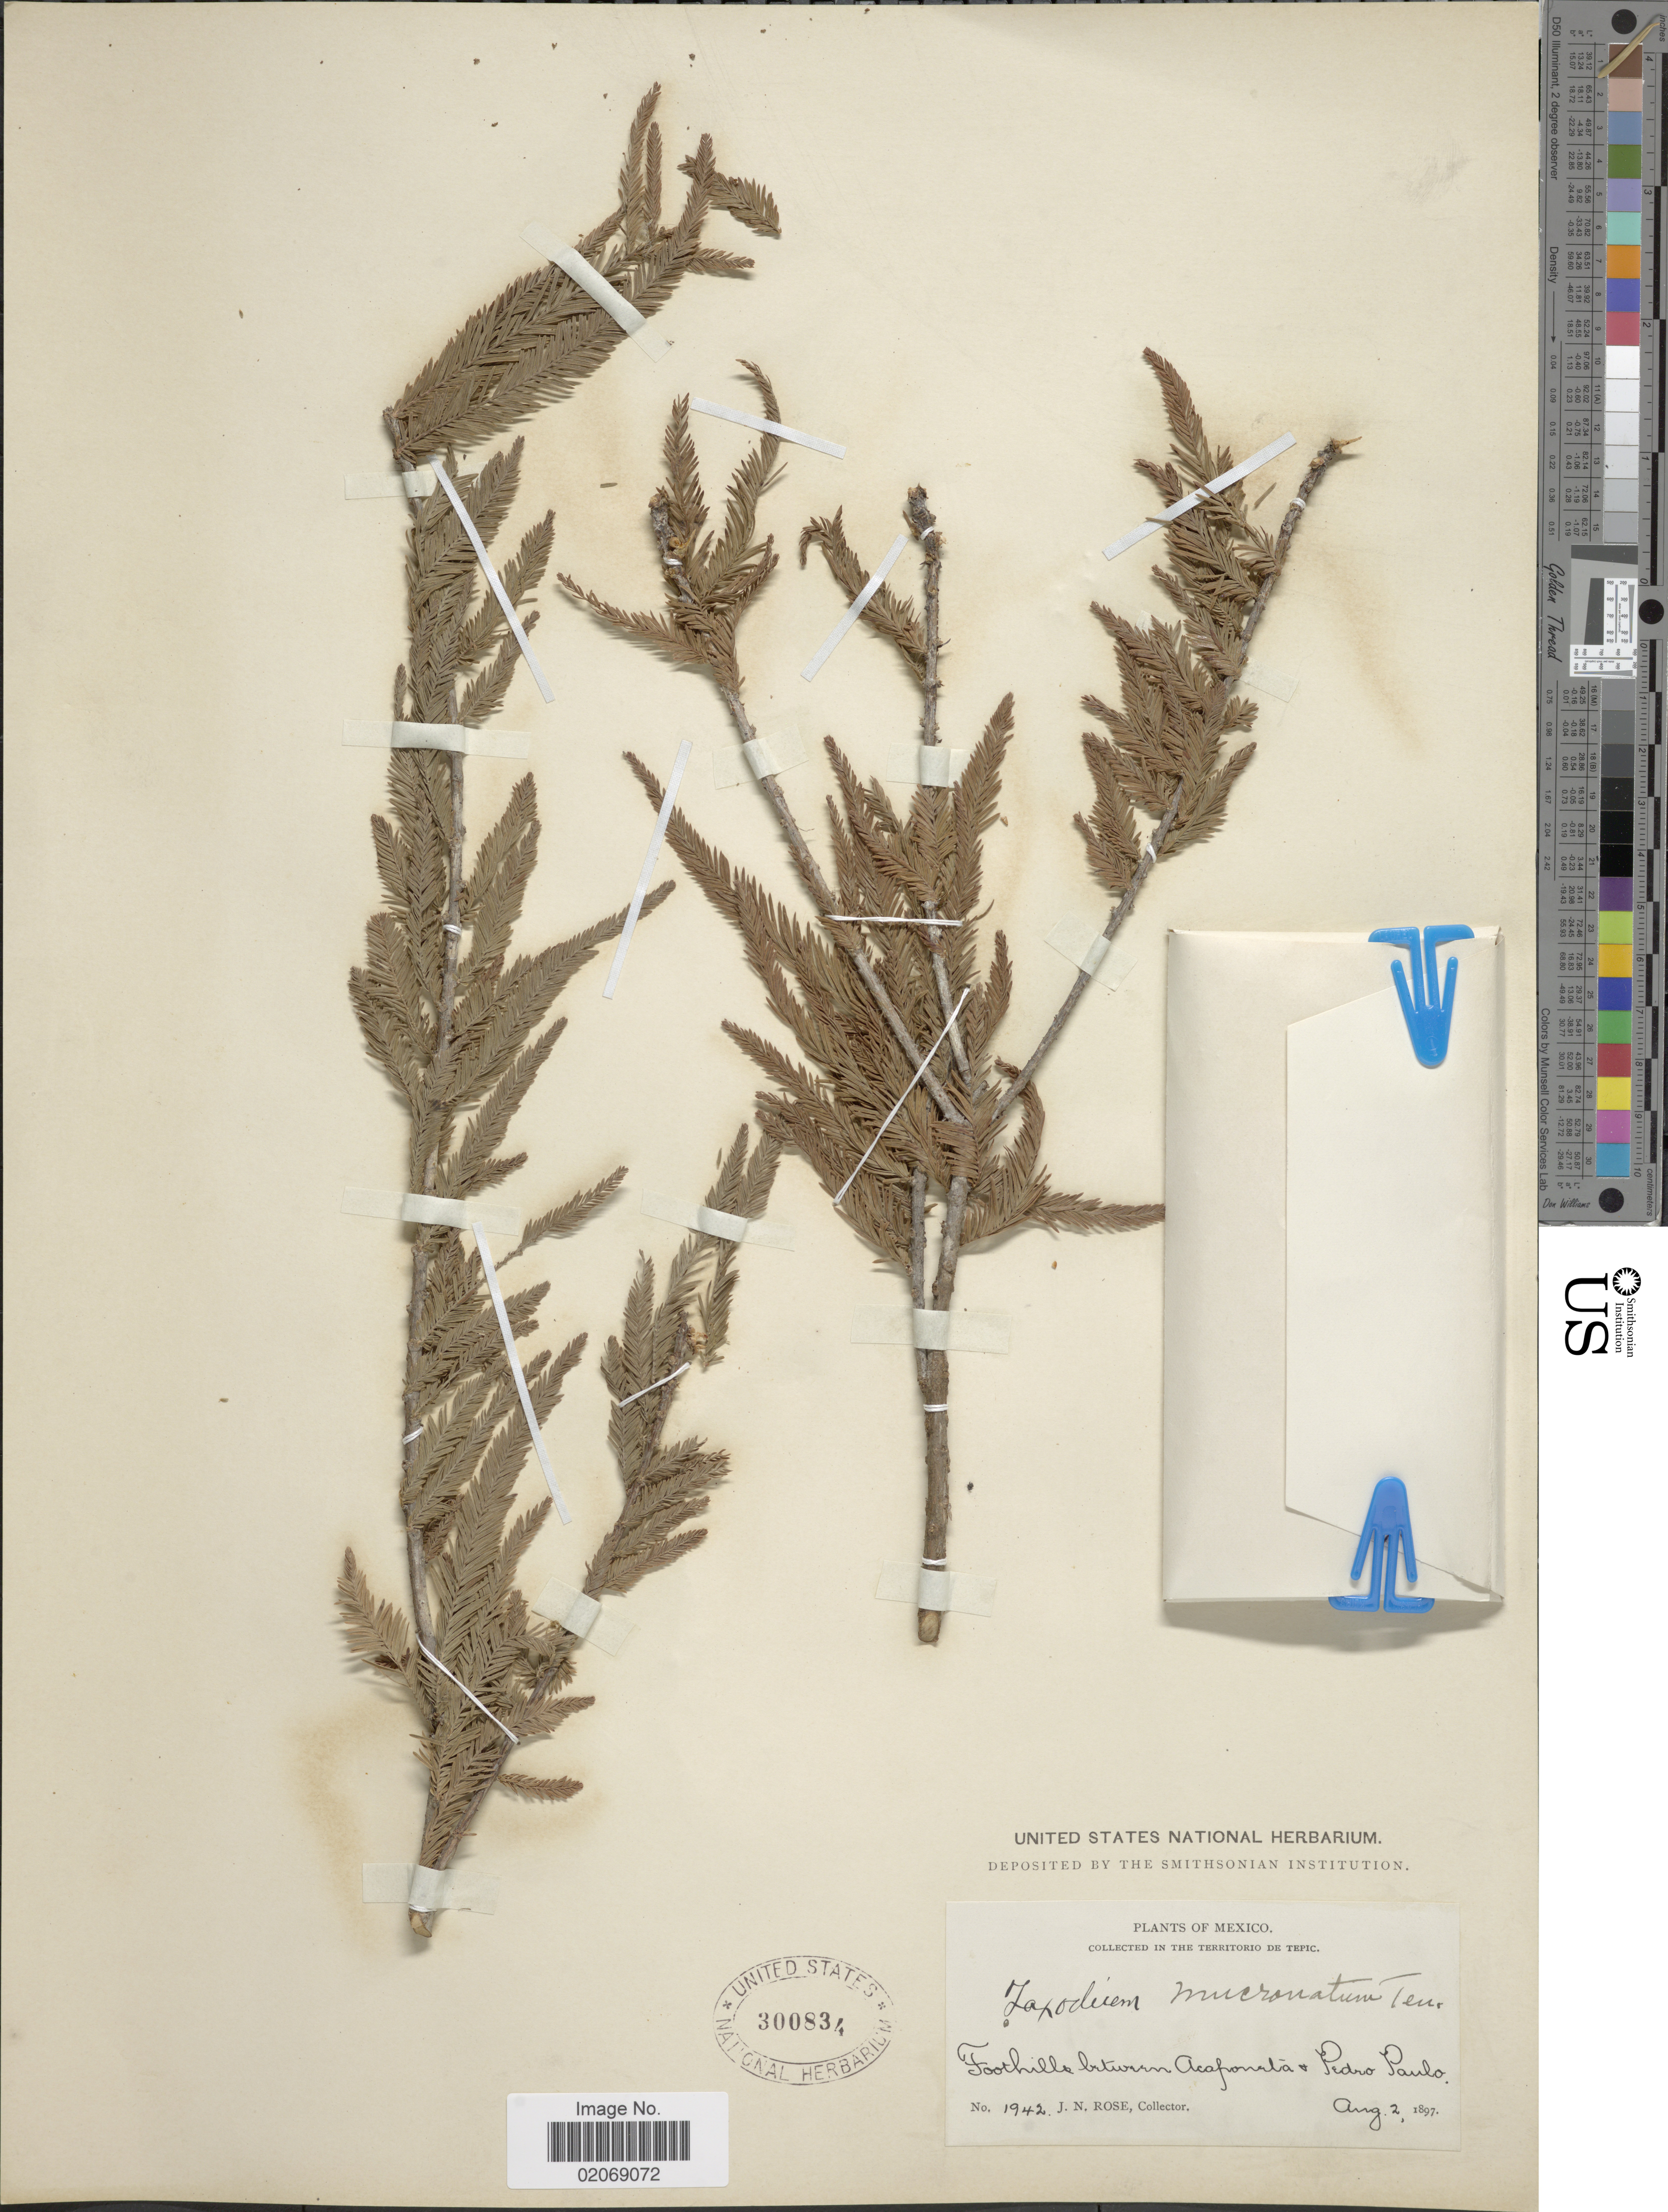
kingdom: Plantae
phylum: Tracheophyta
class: Pinopsida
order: Pinales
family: Cupressaceae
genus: Taxodium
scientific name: Taxodium mucronatum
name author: Ten.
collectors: J. N. Rose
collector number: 1942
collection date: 1897-08-02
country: Mexico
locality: Territorio de Tepic. Foothills between Acaponeta + Pedro Paulo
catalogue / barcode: US 300834